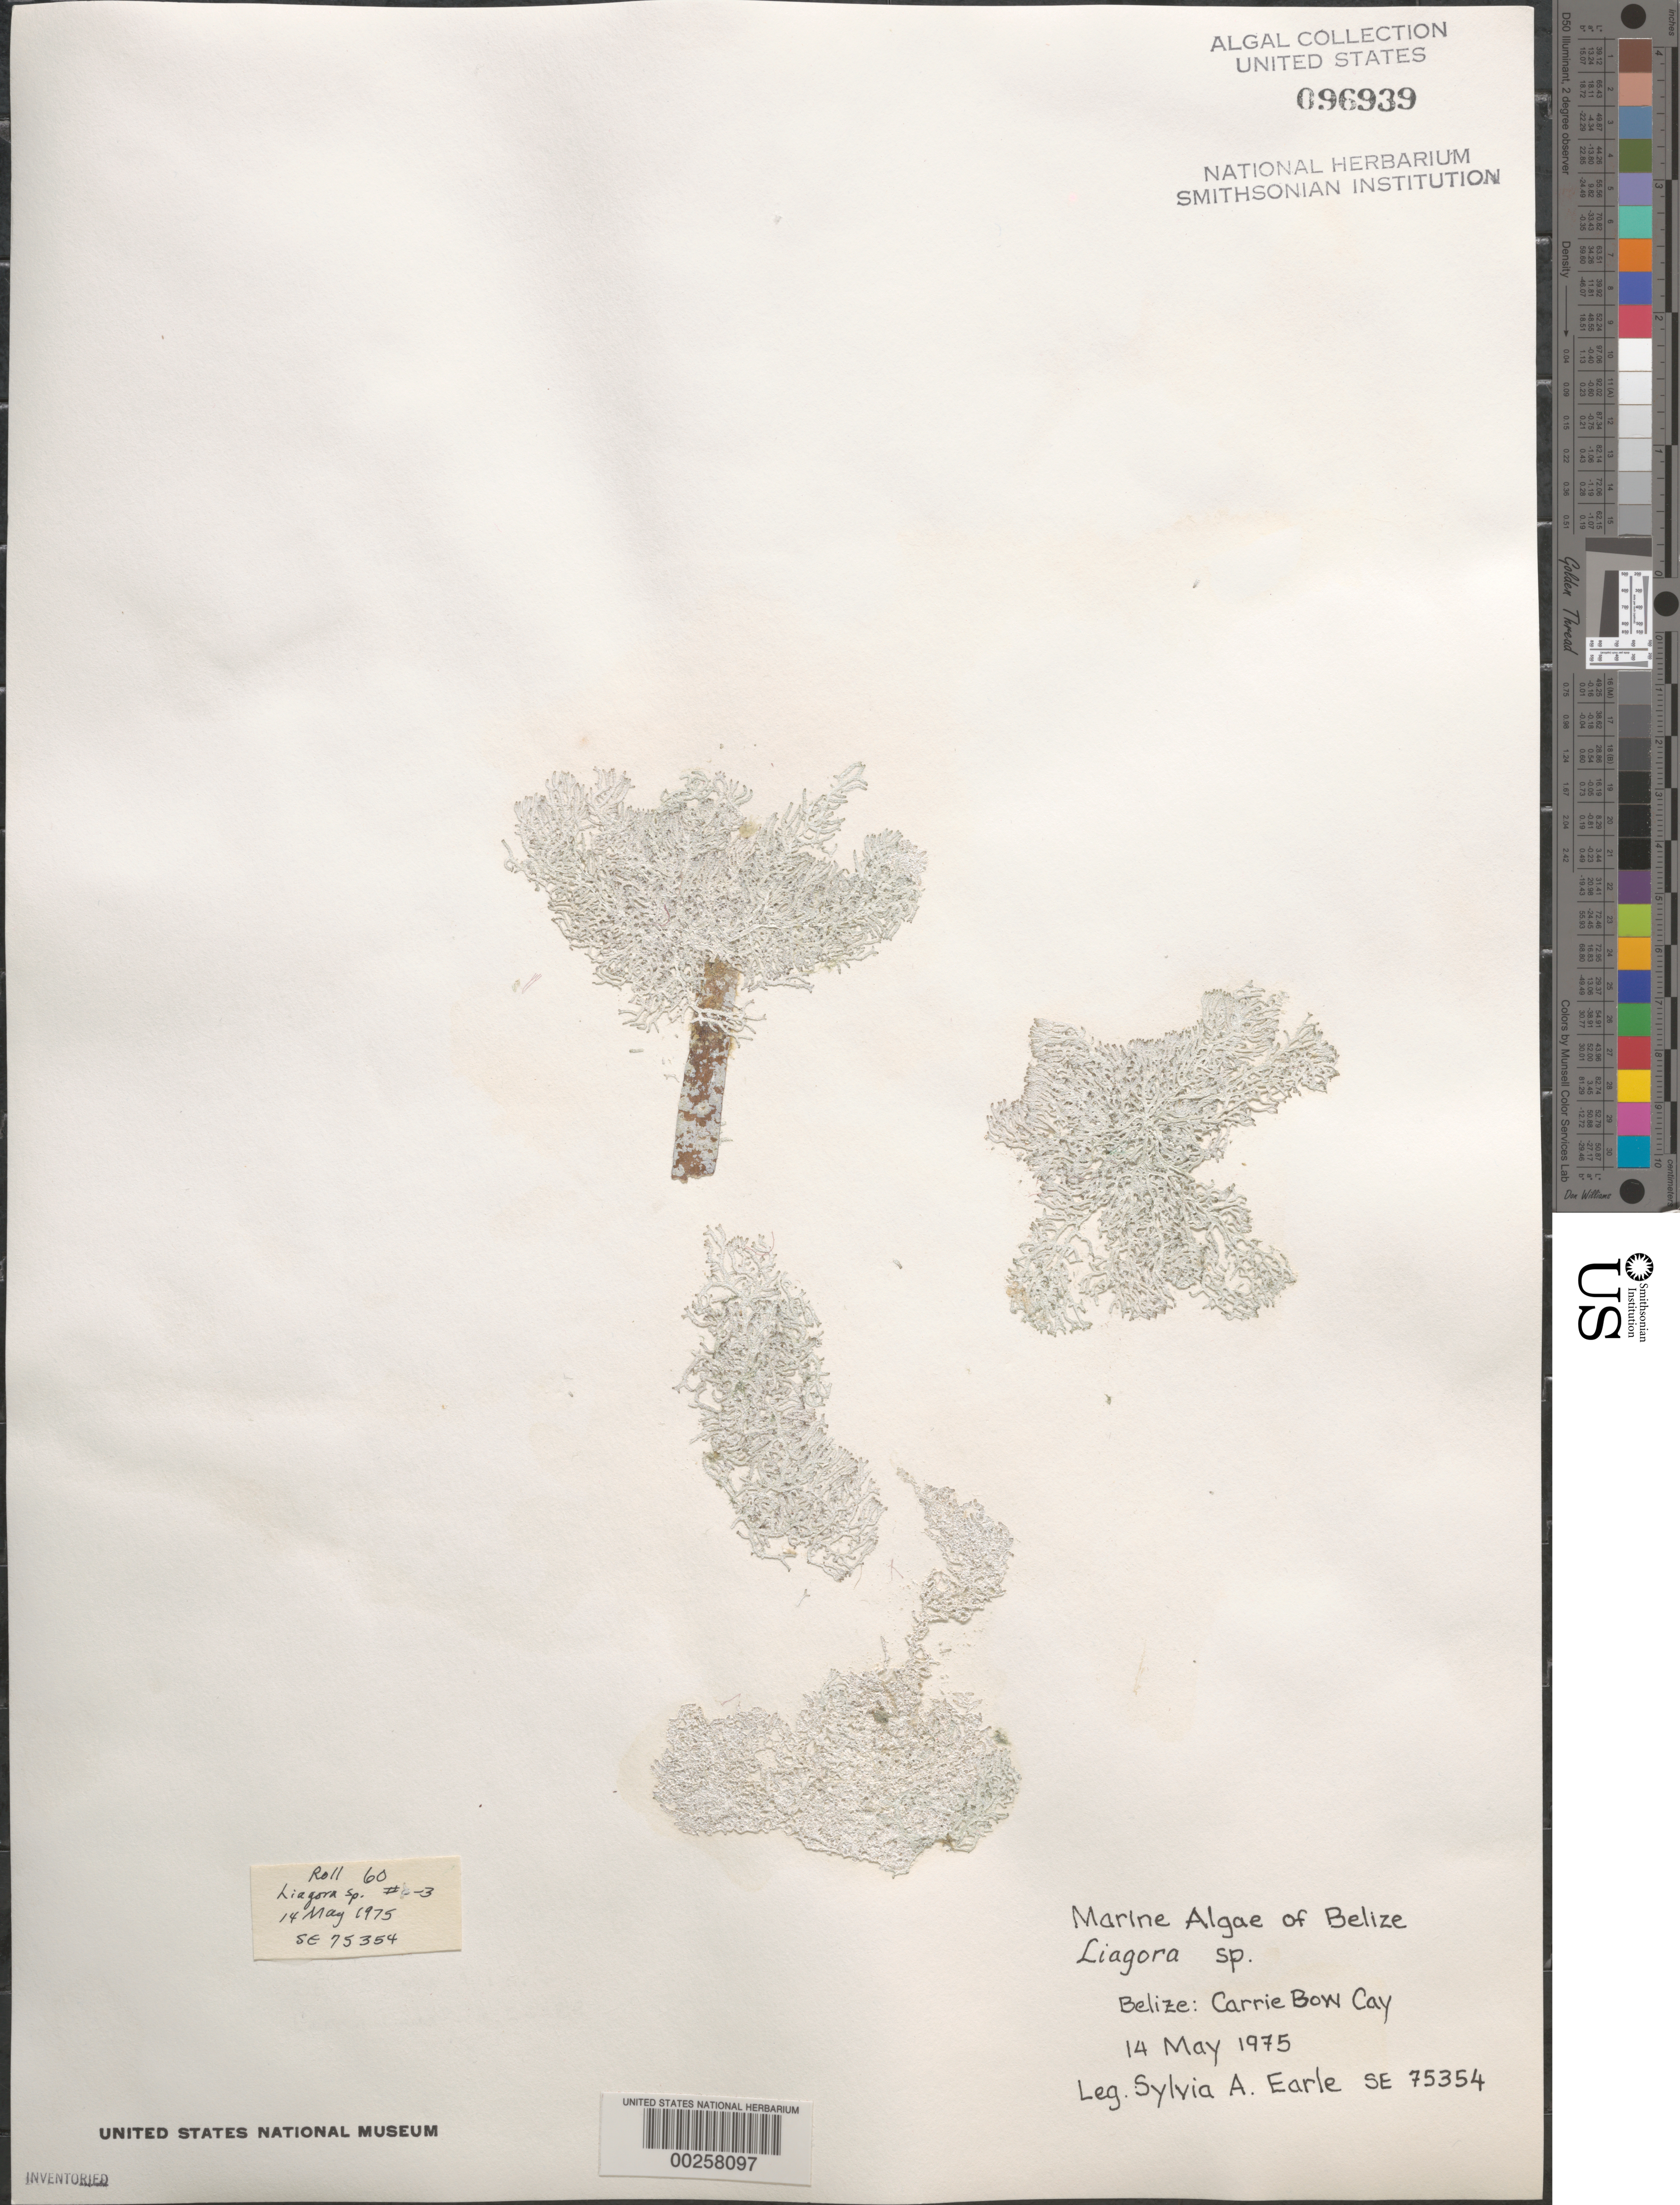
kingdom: Plantae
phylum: Rhodophyta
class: Florideophyceae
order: Nemaliales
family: Liagoraceae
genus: Liagora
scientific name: Liagora sp.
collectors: S. A. Earle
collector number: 75354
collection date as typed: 14 May 1975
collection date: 1975-05-14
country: Belize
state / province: Stann Creek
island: Carrie Bow Cay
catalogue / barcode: US 96939